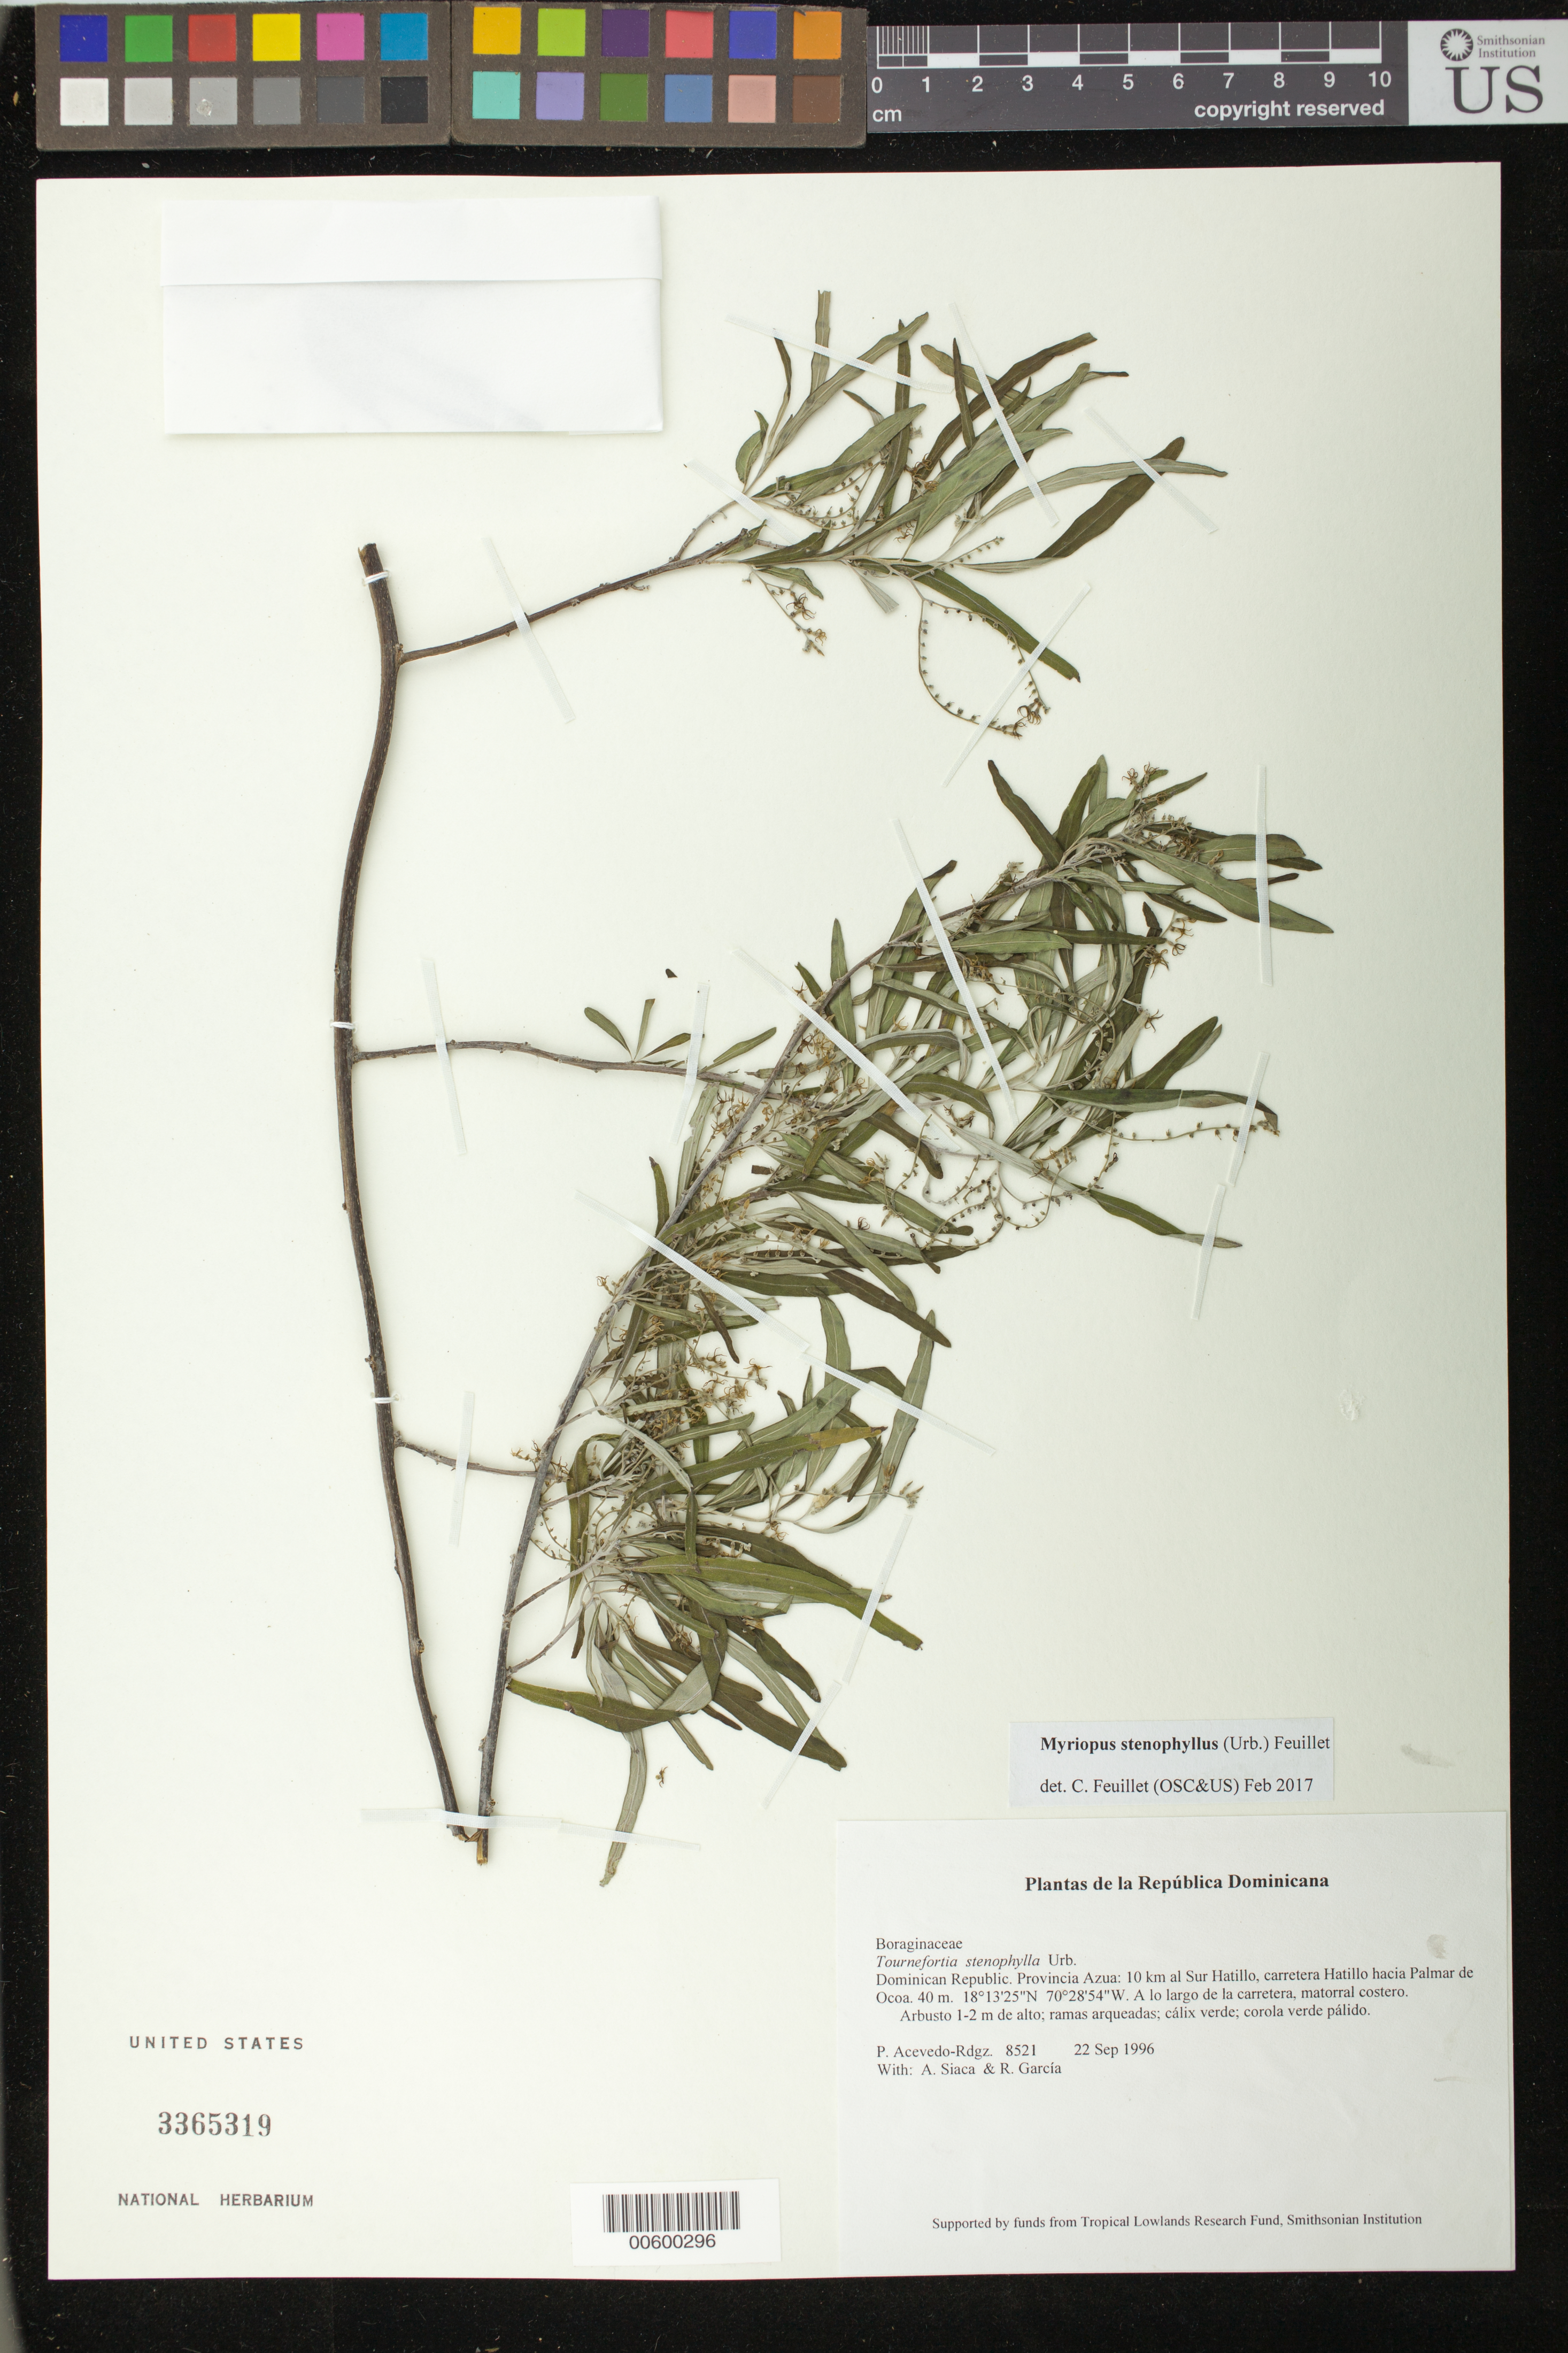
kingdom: Plantae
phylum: Tracheophyta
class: Magnoliopsida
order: Boraginales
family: Heliotropiaceae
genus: Myriopus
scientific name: Myriopus stenophyllus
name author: (Urb.) Feuillet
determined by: Feuillet, C.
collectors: P. Acevedo-Rodr., A. Siaca & R. G. García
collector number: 8521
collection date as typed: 22 Sep 1996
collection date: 1996-09-22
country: Dominican Republic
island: Hispaniola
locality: Provincia Azua: 10 km al Sur Hatillo, carretera Hatillo hacia Palmar de Ocoa.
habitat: A lo largo de la carretera, matorral costero.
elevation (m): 40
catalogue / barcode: US 3365319